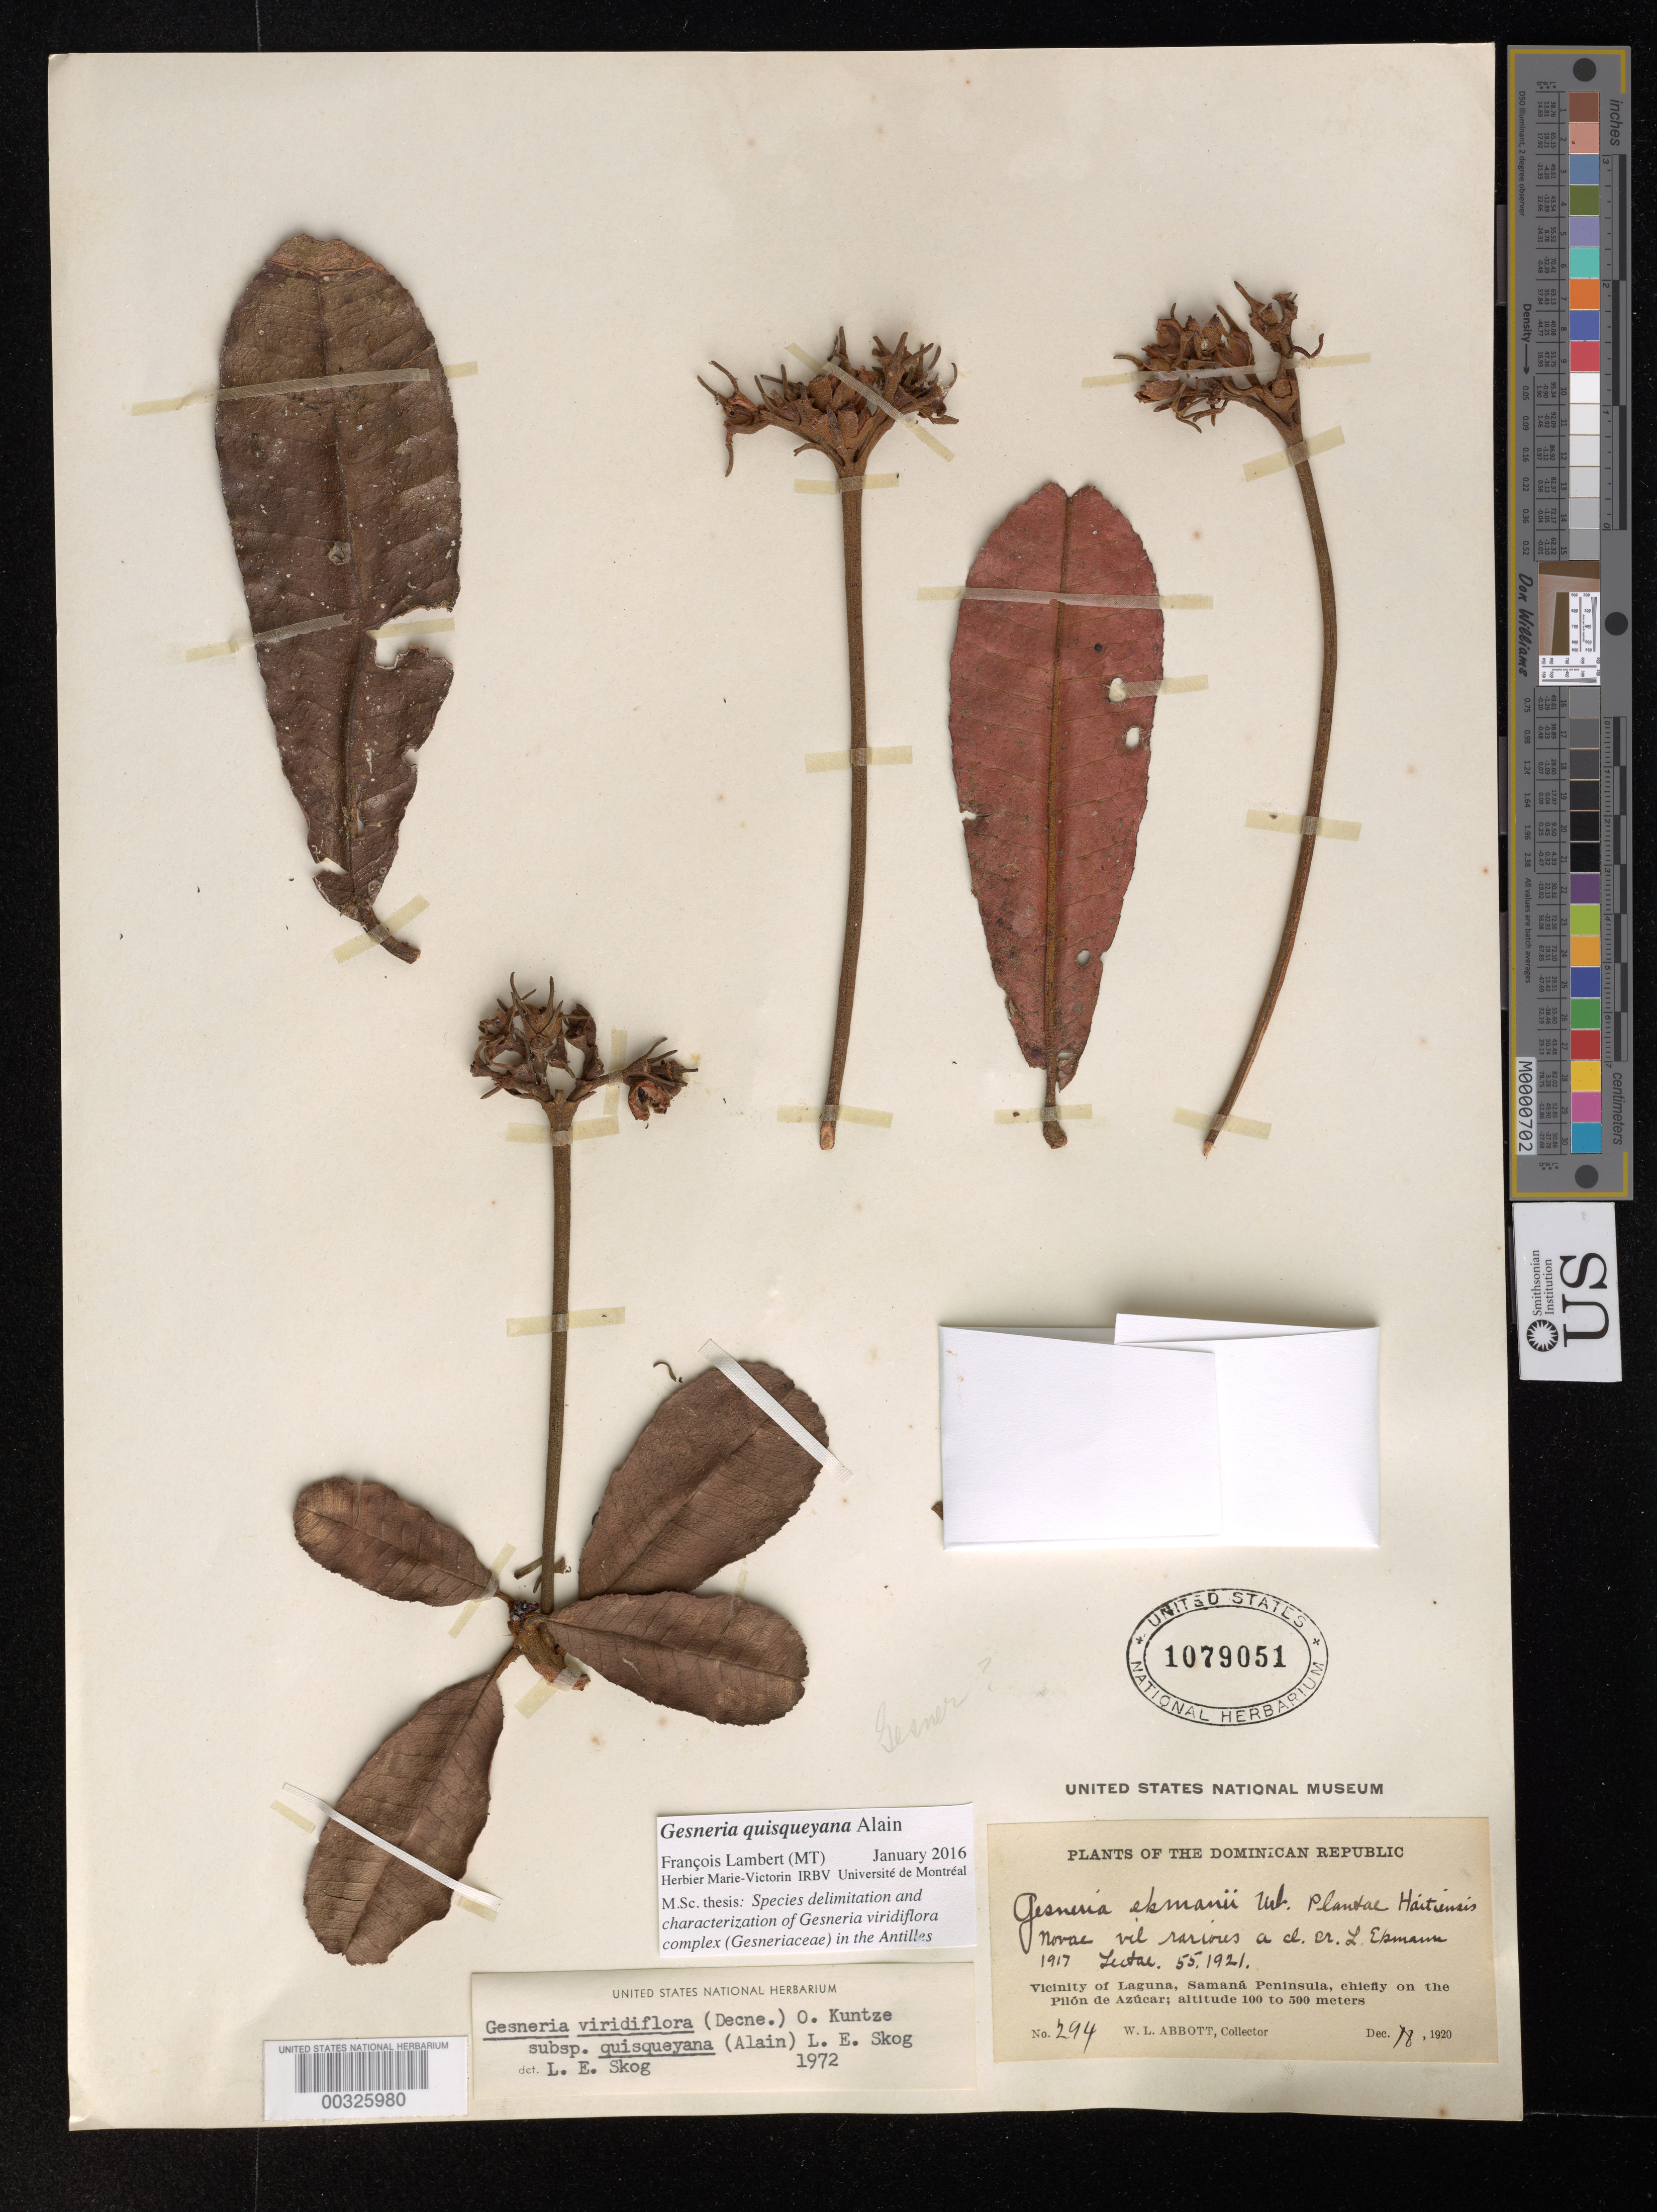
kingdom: Plantae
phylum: Tracheophyta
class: Magnoliopsida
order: Lamiales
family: Gesneriaceae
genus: Gesneria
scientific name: Gesneria quisqueyana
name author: Alain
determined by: Lambert, Francois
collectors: W. L. Abbott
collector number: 294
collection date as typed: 18 Dec 1920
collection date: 1920-12-18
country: Dominican Republic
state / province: Samaná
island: Hispaniola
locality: Vicinity of Laguna, Samana peninsula, chiefly on the Pilón de Azúcar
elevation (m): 100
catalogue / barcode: US 1079051